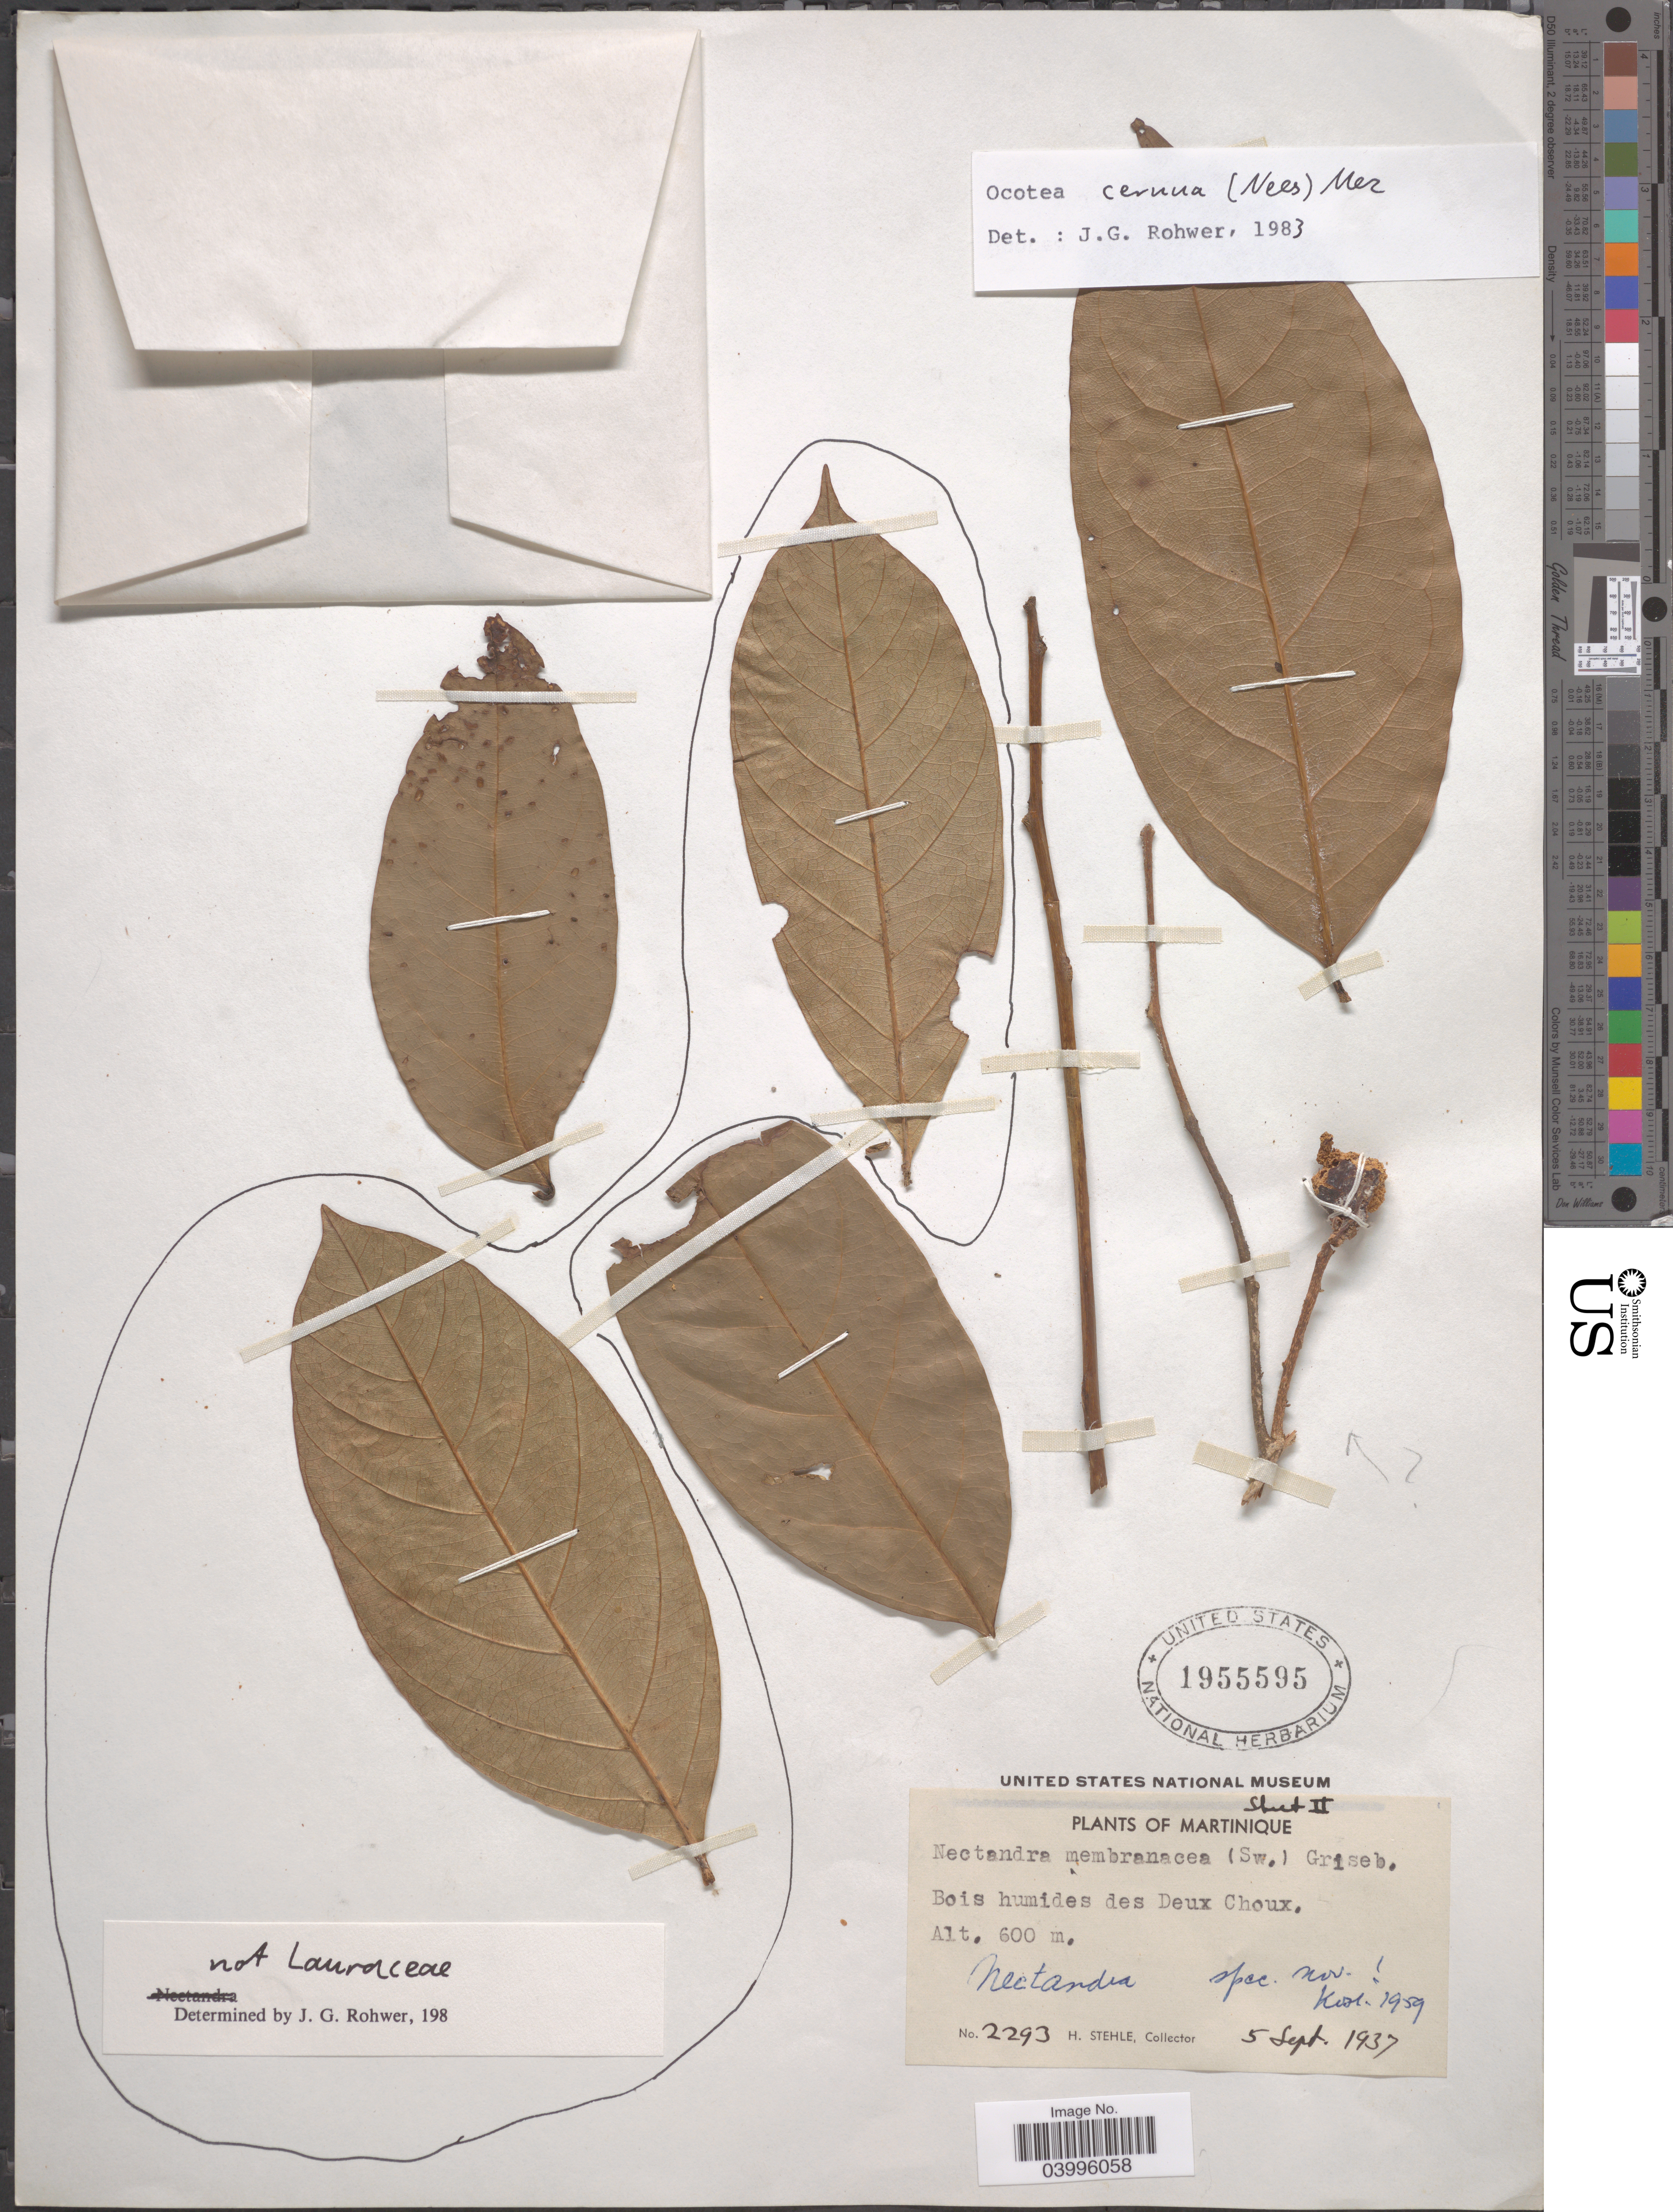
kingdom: Plantae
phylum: Tracheophyta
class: Magnoliopsida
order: Laurales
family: Lauraceae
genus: Ocotea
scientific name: Ocotea cernua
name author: (Nees) Mez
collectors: H. Stehlé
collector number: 2293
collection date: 1937-09-05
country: Martinique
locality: Bois humides des Deux Choux.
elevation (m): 600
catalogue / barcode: US 1955595